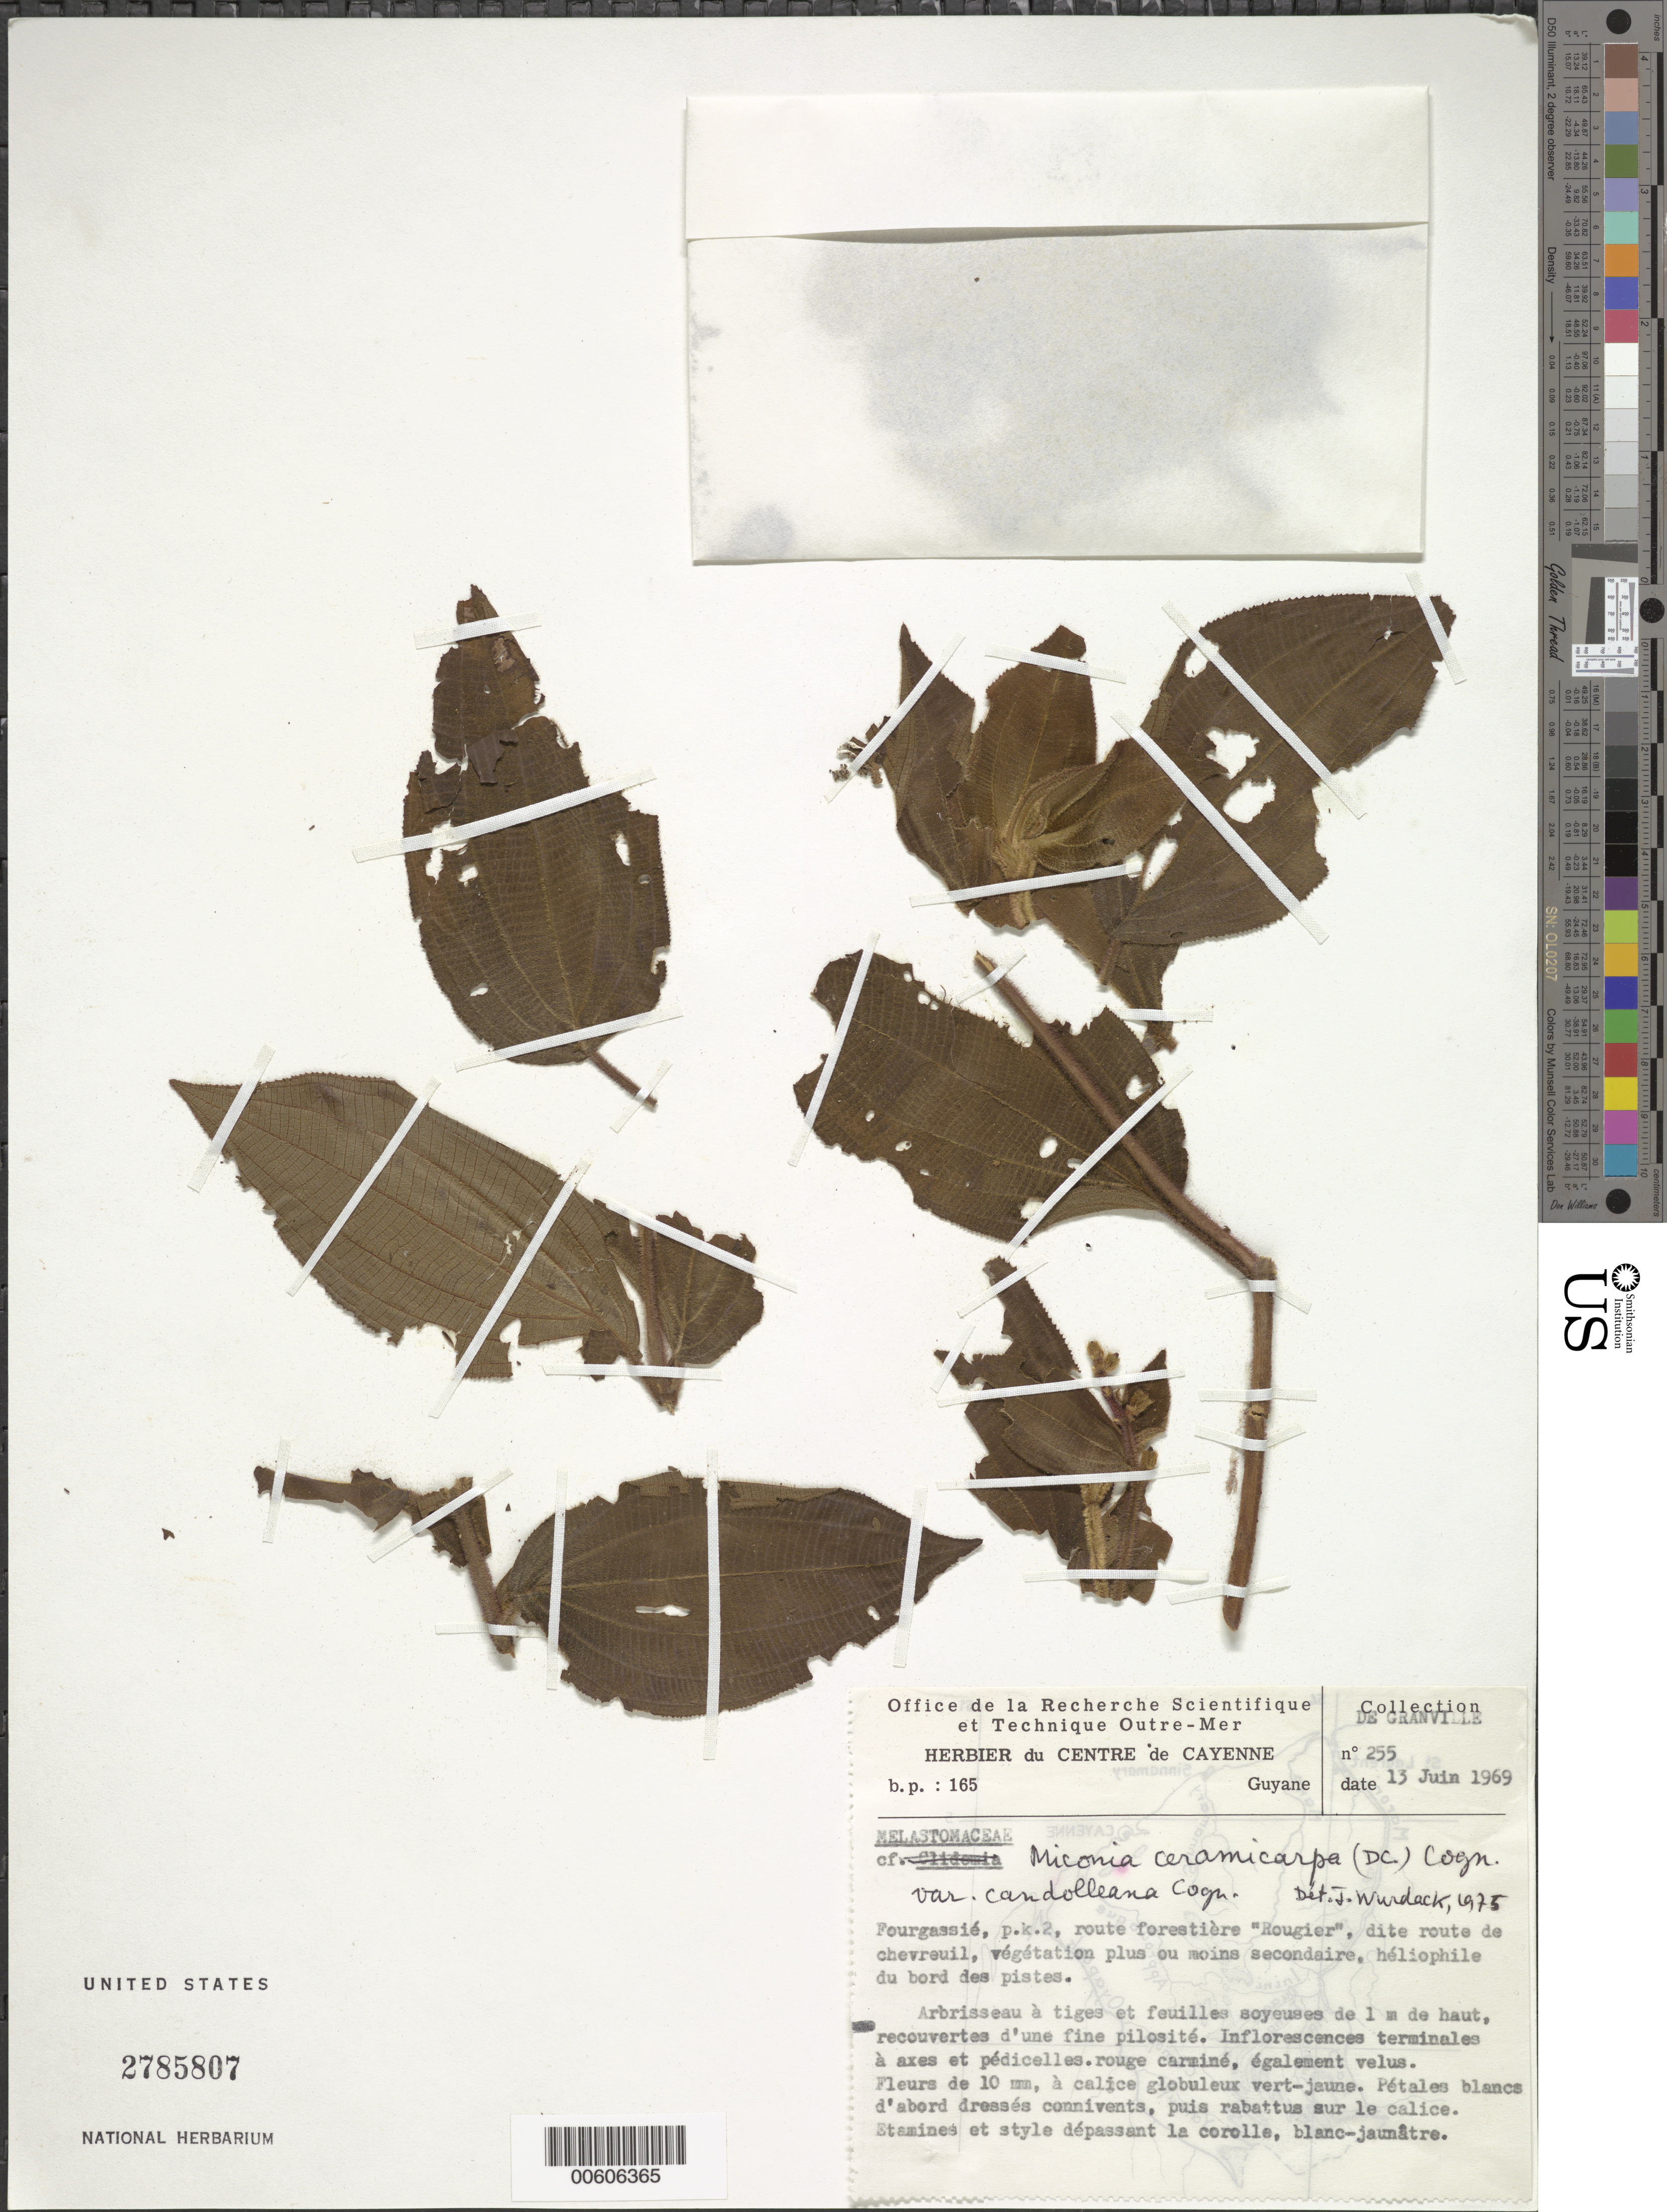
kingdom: Plantae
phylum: Tracheophyta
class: Magnoliopsida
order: Myrtales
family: Melastomataceae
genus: Miconia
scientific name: Miconia ceramicarpa var. candolleana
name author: Cogn.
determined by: Wurdack, John J., (US), US (UNITED STATES)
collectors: J.-J. de Granville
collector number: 255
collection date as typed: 13-Jun-69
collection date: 1969-06-13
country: French Guiana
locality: Fourgassié, pk 2, route forestiere "Rougier", dite route de chevreuil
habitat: Vegetation plus ou moins secondaire, heliophile du bord des pistes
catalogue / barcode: US 2785807